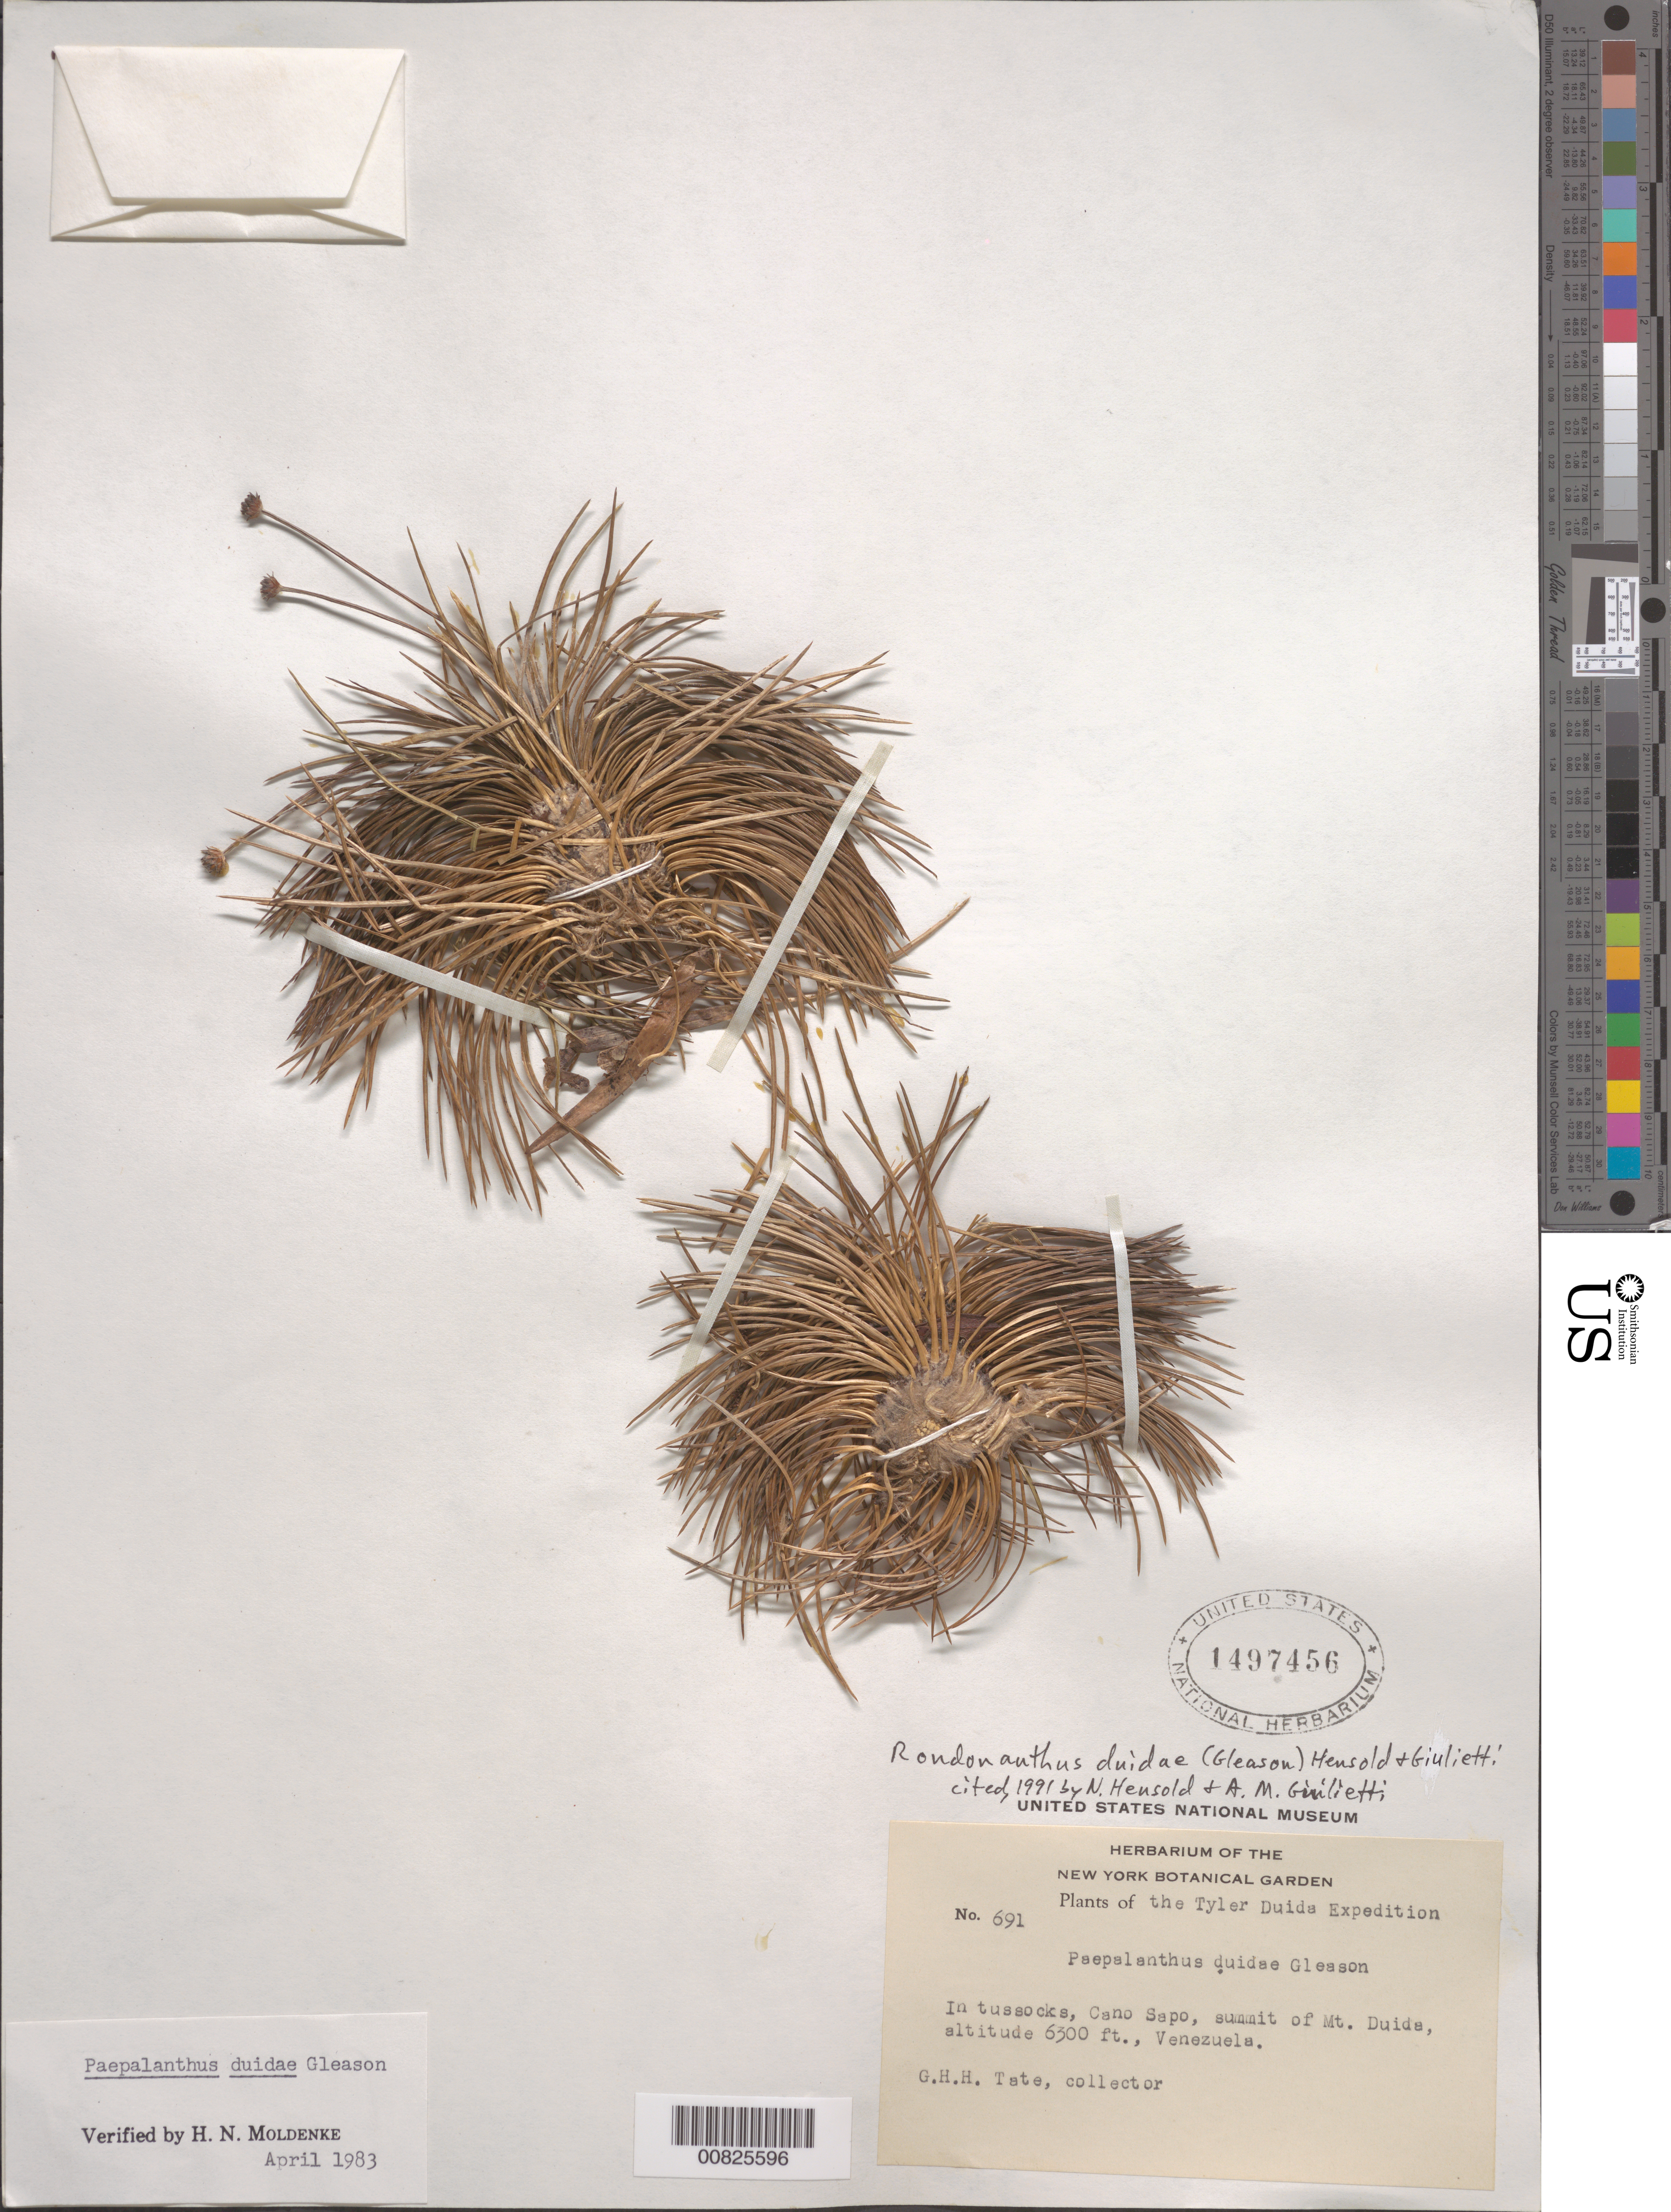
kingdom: Plantae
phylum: Tracheophyta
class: Liliopsida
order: Poales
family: Eriocaulaceae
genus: Rondonanthus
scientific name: Rondonanthus duidae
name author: (Gleason) Hensold & Giul.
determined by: Moldenke, H. N.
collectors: G. H. H.Tate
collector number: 691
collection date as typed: Aug-28 to Apr-29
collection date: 1928-08/1929-04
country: Venezuela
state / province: Amazonas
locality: Mount Duida, Caño Sapo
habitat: Summit, in tussocks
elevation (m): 1920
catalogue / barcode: US 1497456